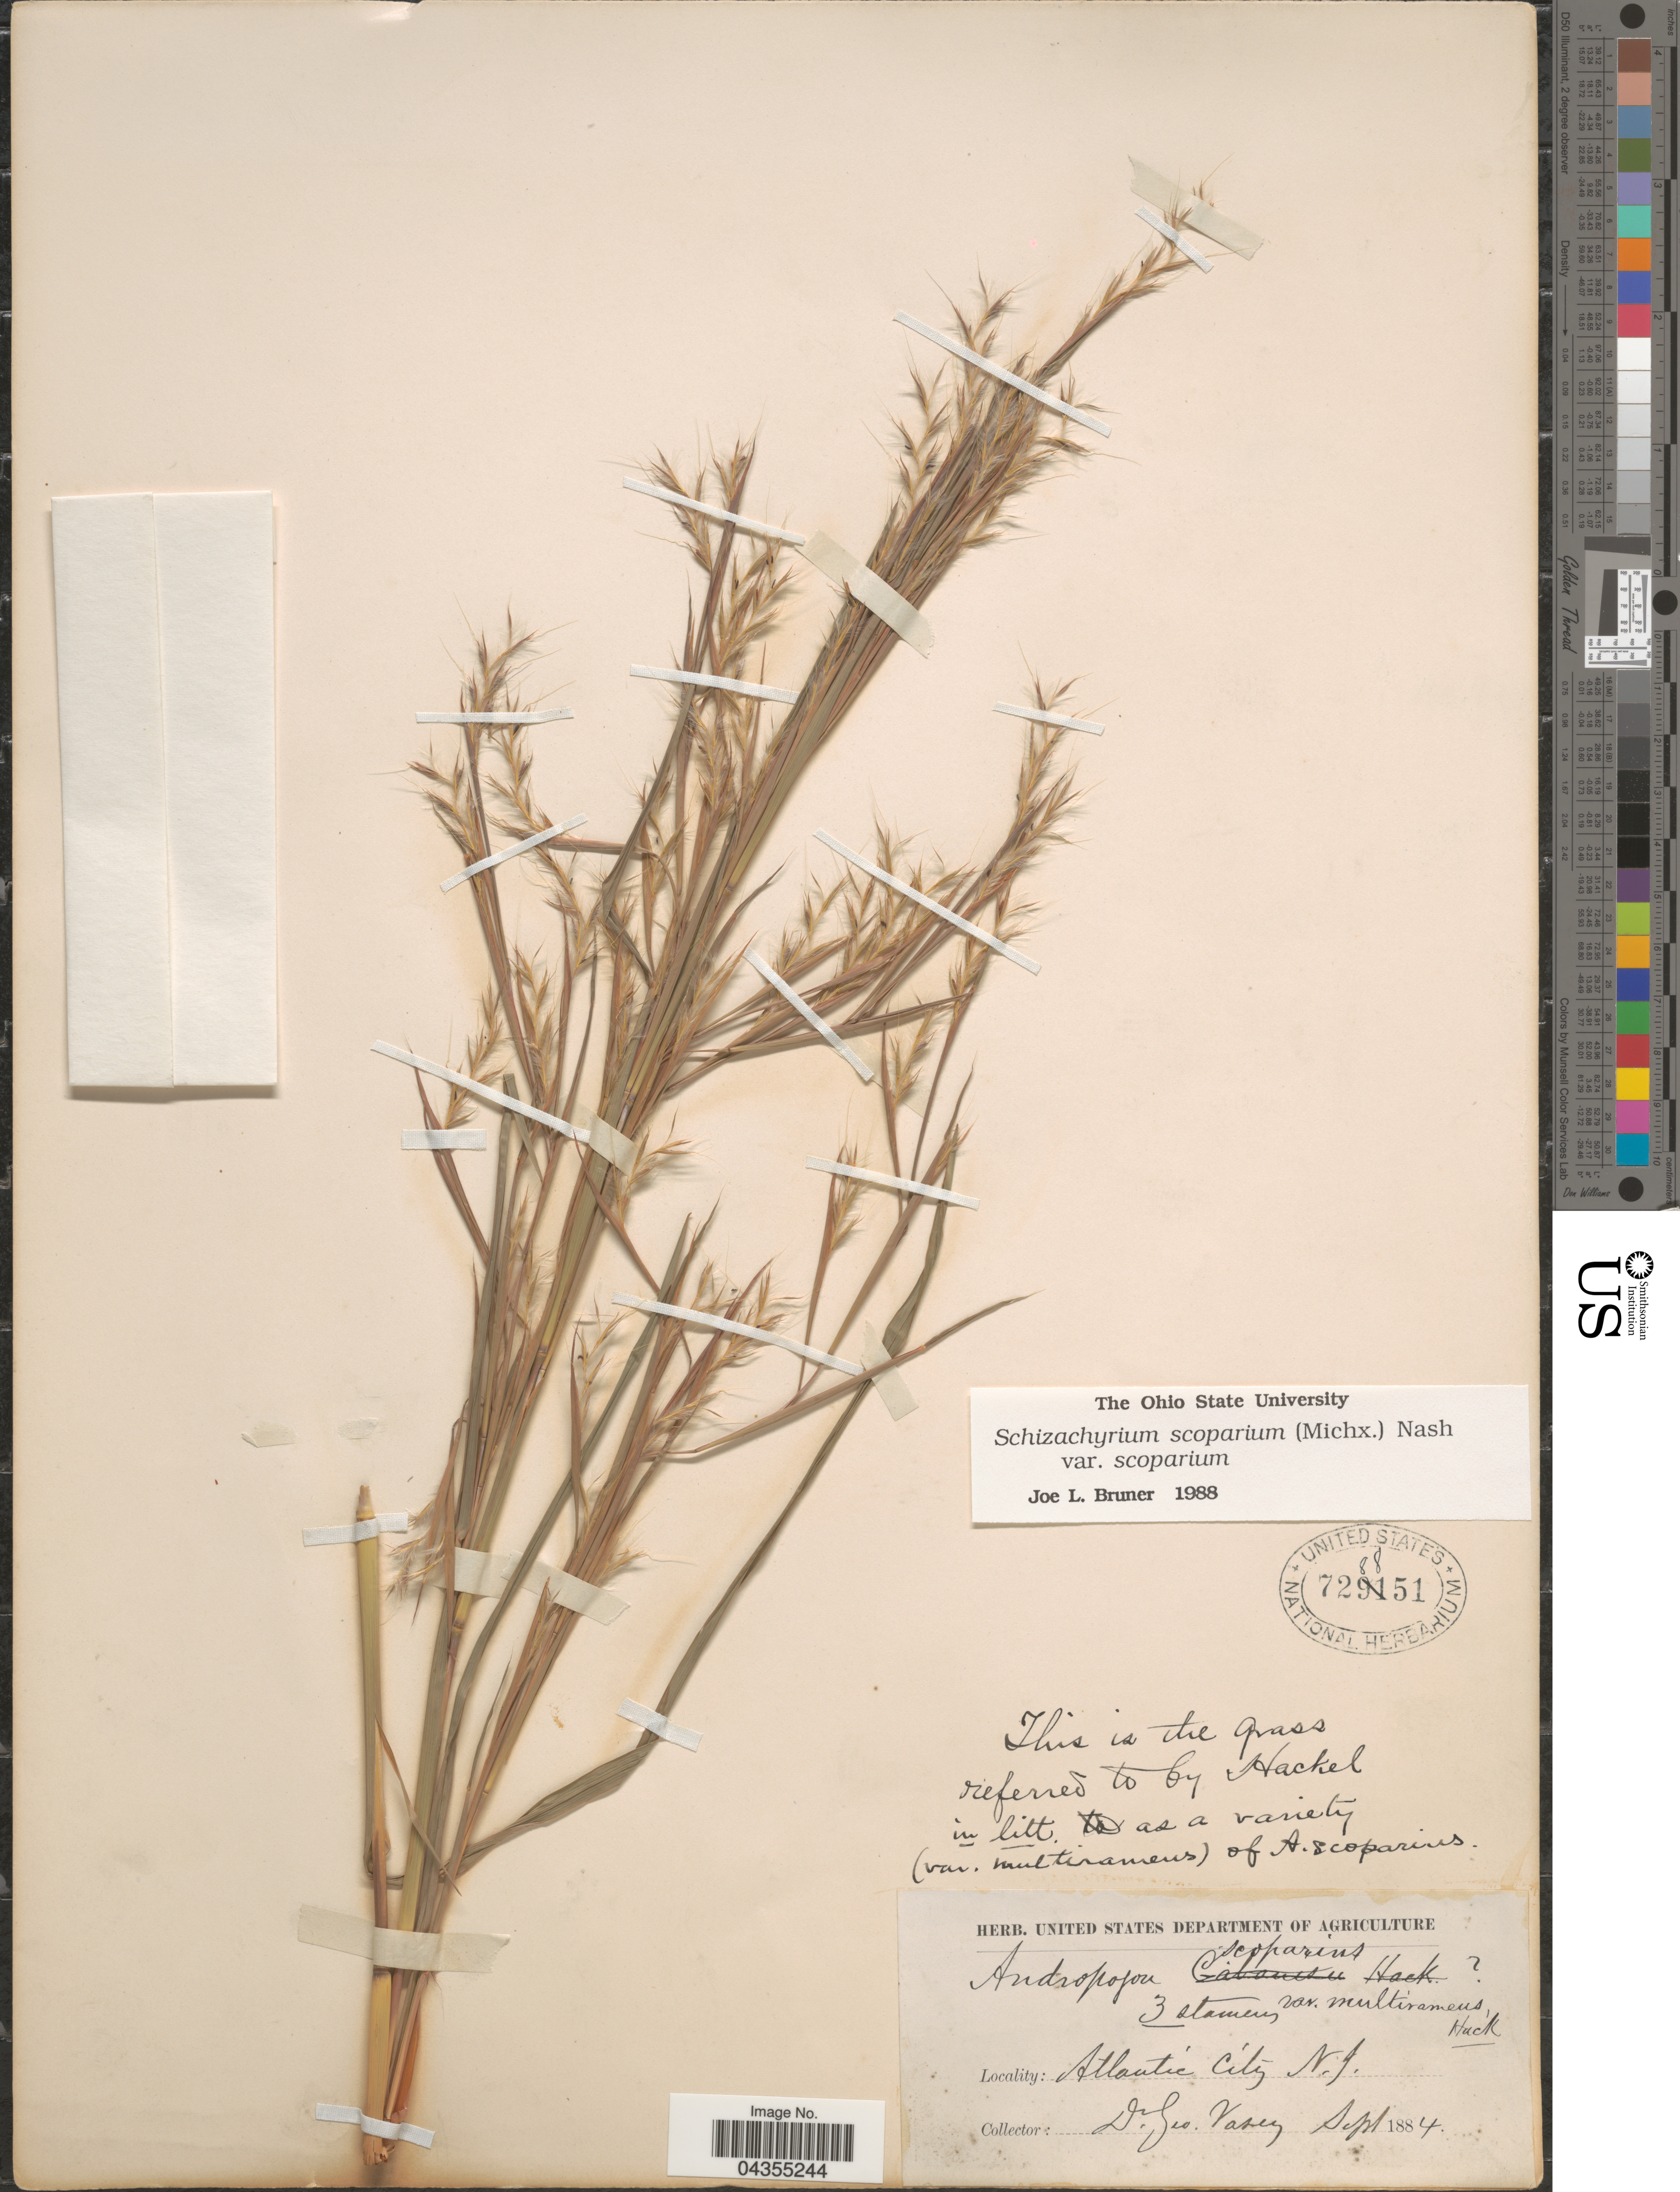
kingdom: Plantae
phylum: Tracheophyta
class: Liliopsida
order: Poales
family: Poaceae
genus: Schizachyrium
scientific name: Schizachyrium scoparium var. scoparium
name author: (Michx.) Nash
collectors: G. R. Vasey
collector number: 3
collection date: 1884-09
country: United States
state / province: New Jersey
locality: Atlantic City.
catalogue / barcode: US 728851